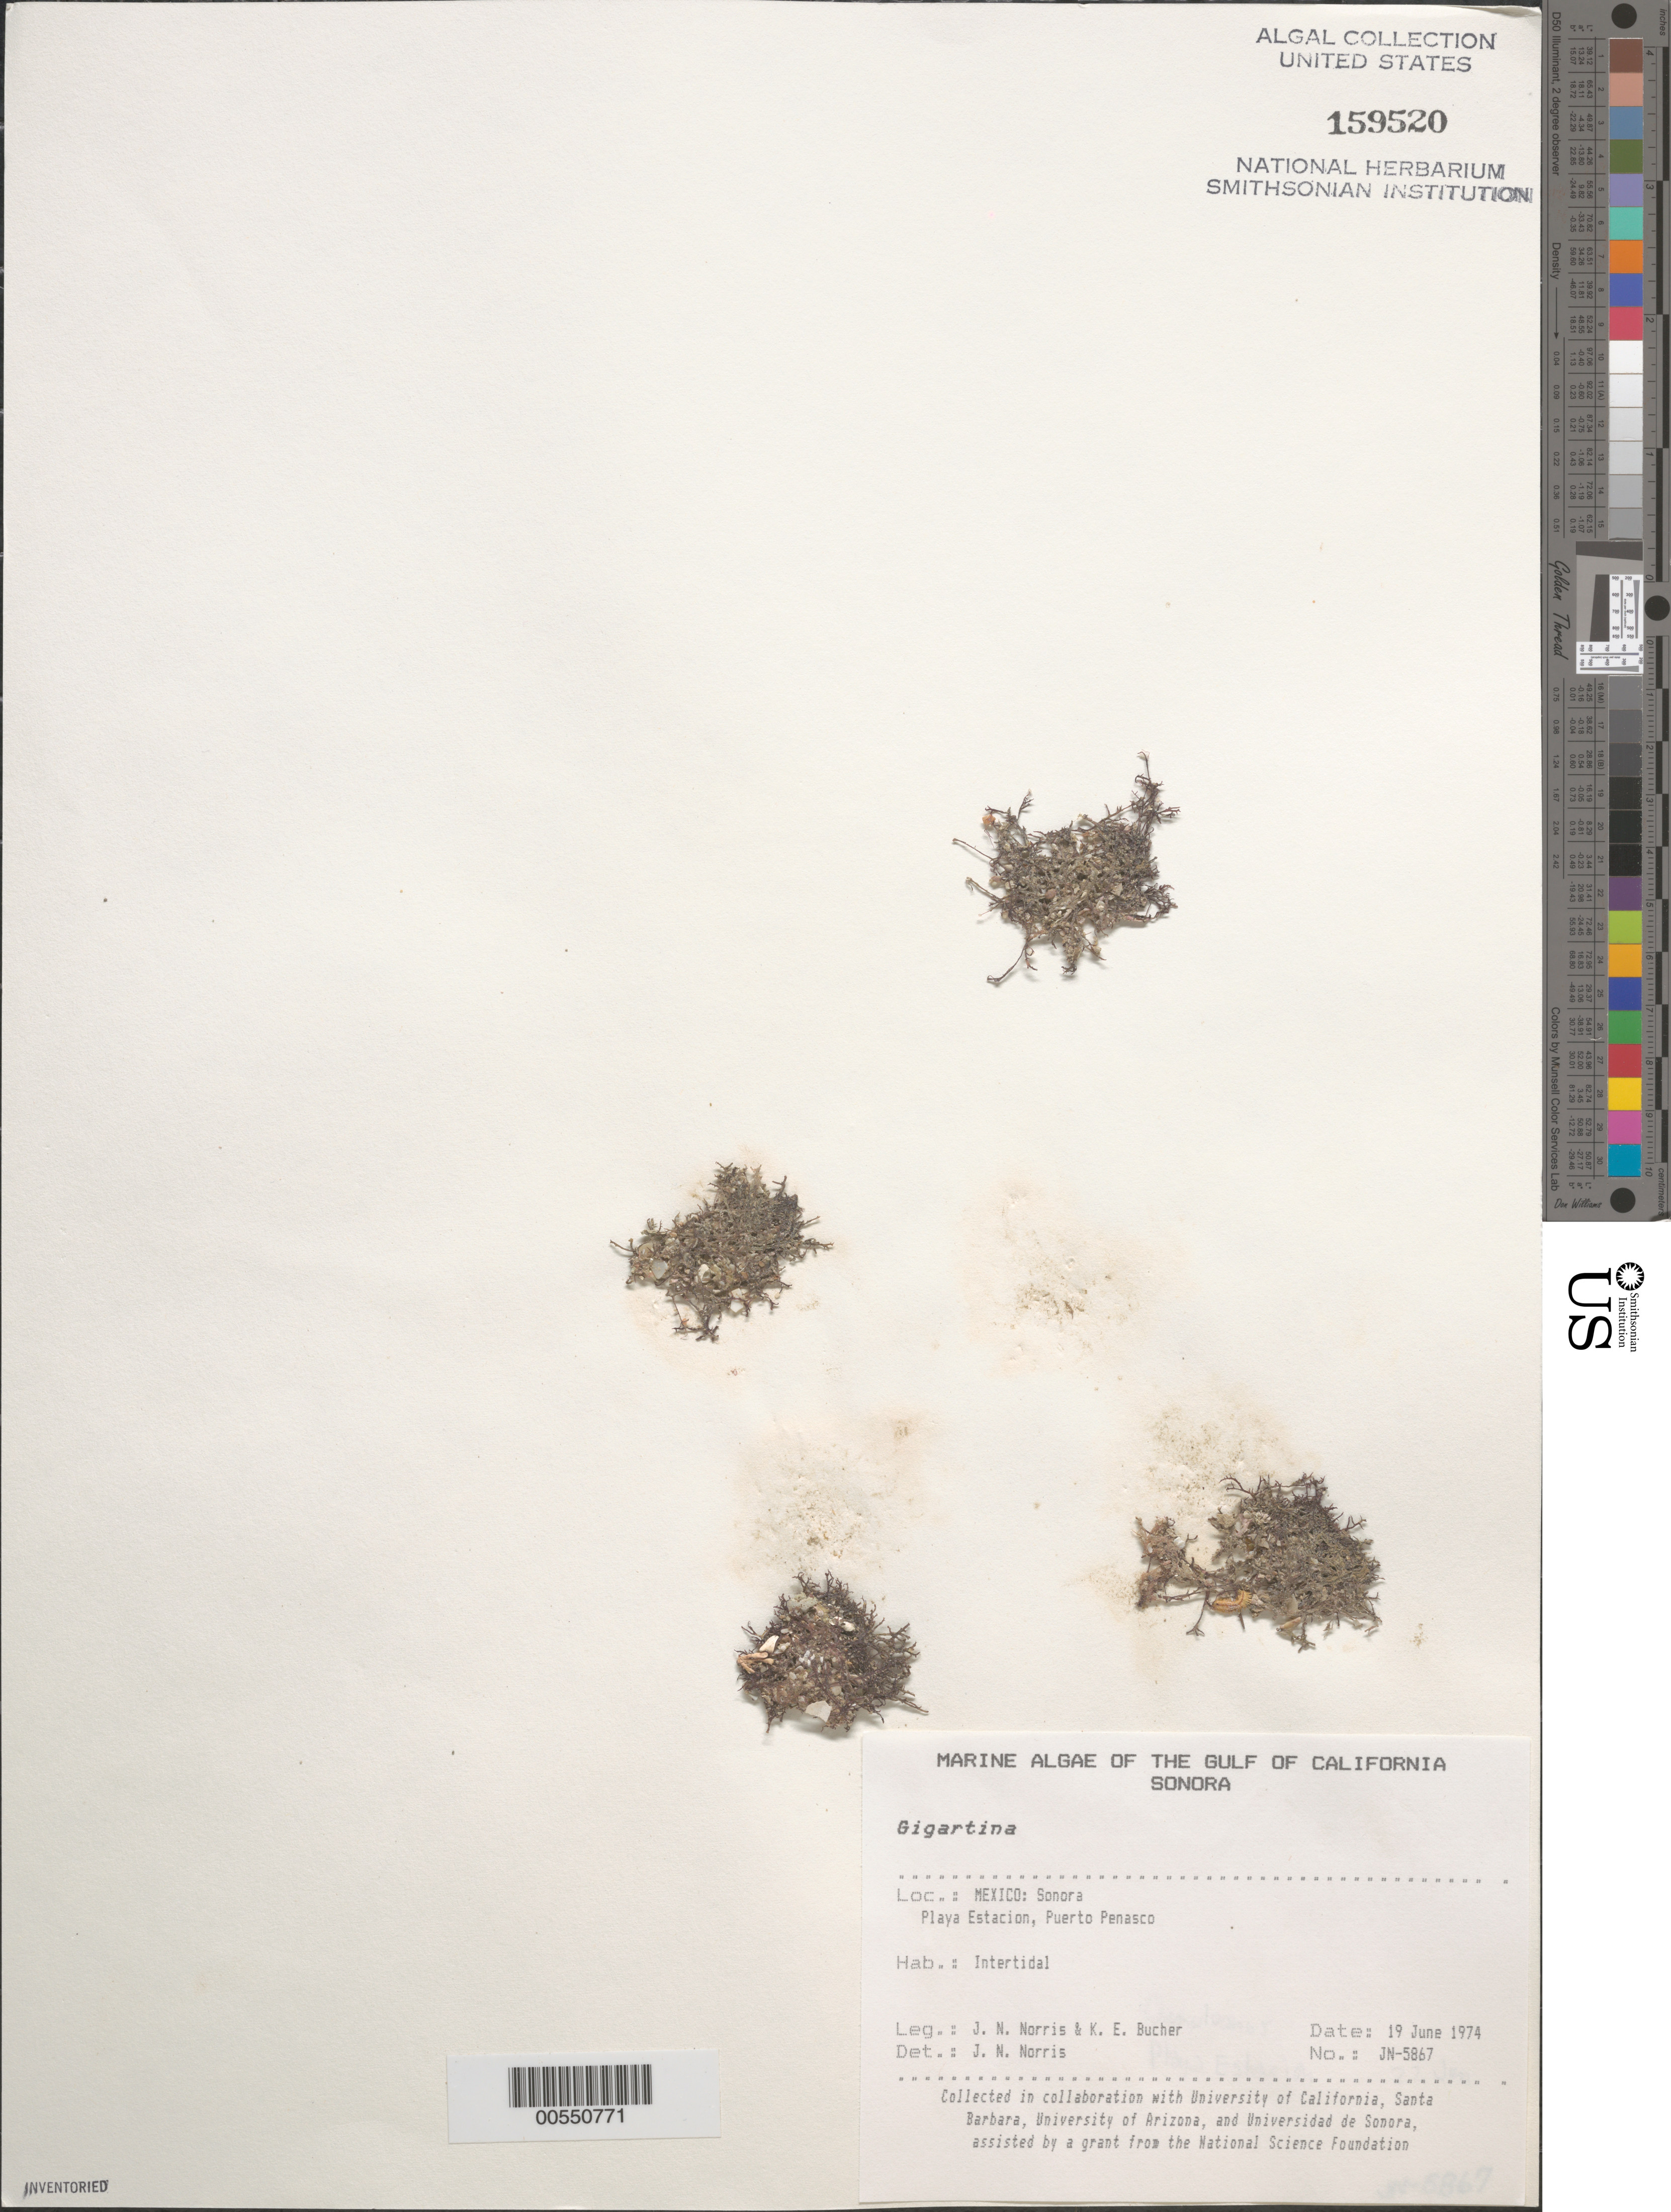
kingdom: Plantae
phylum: Rhodophyta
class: Florideophyceae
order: Gigartinales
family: Gigartinaceae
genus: Gigartina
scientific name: Gigartina sp.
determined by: Norris, James N.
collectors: J. N. Norris & K. E. Bucher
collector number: JN-5867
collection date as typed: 19 Jun 1974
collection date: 1974-06-19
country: Mexico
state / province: Sonora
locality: Playa Estacion, Puerto Penasco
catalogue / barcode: US 159520